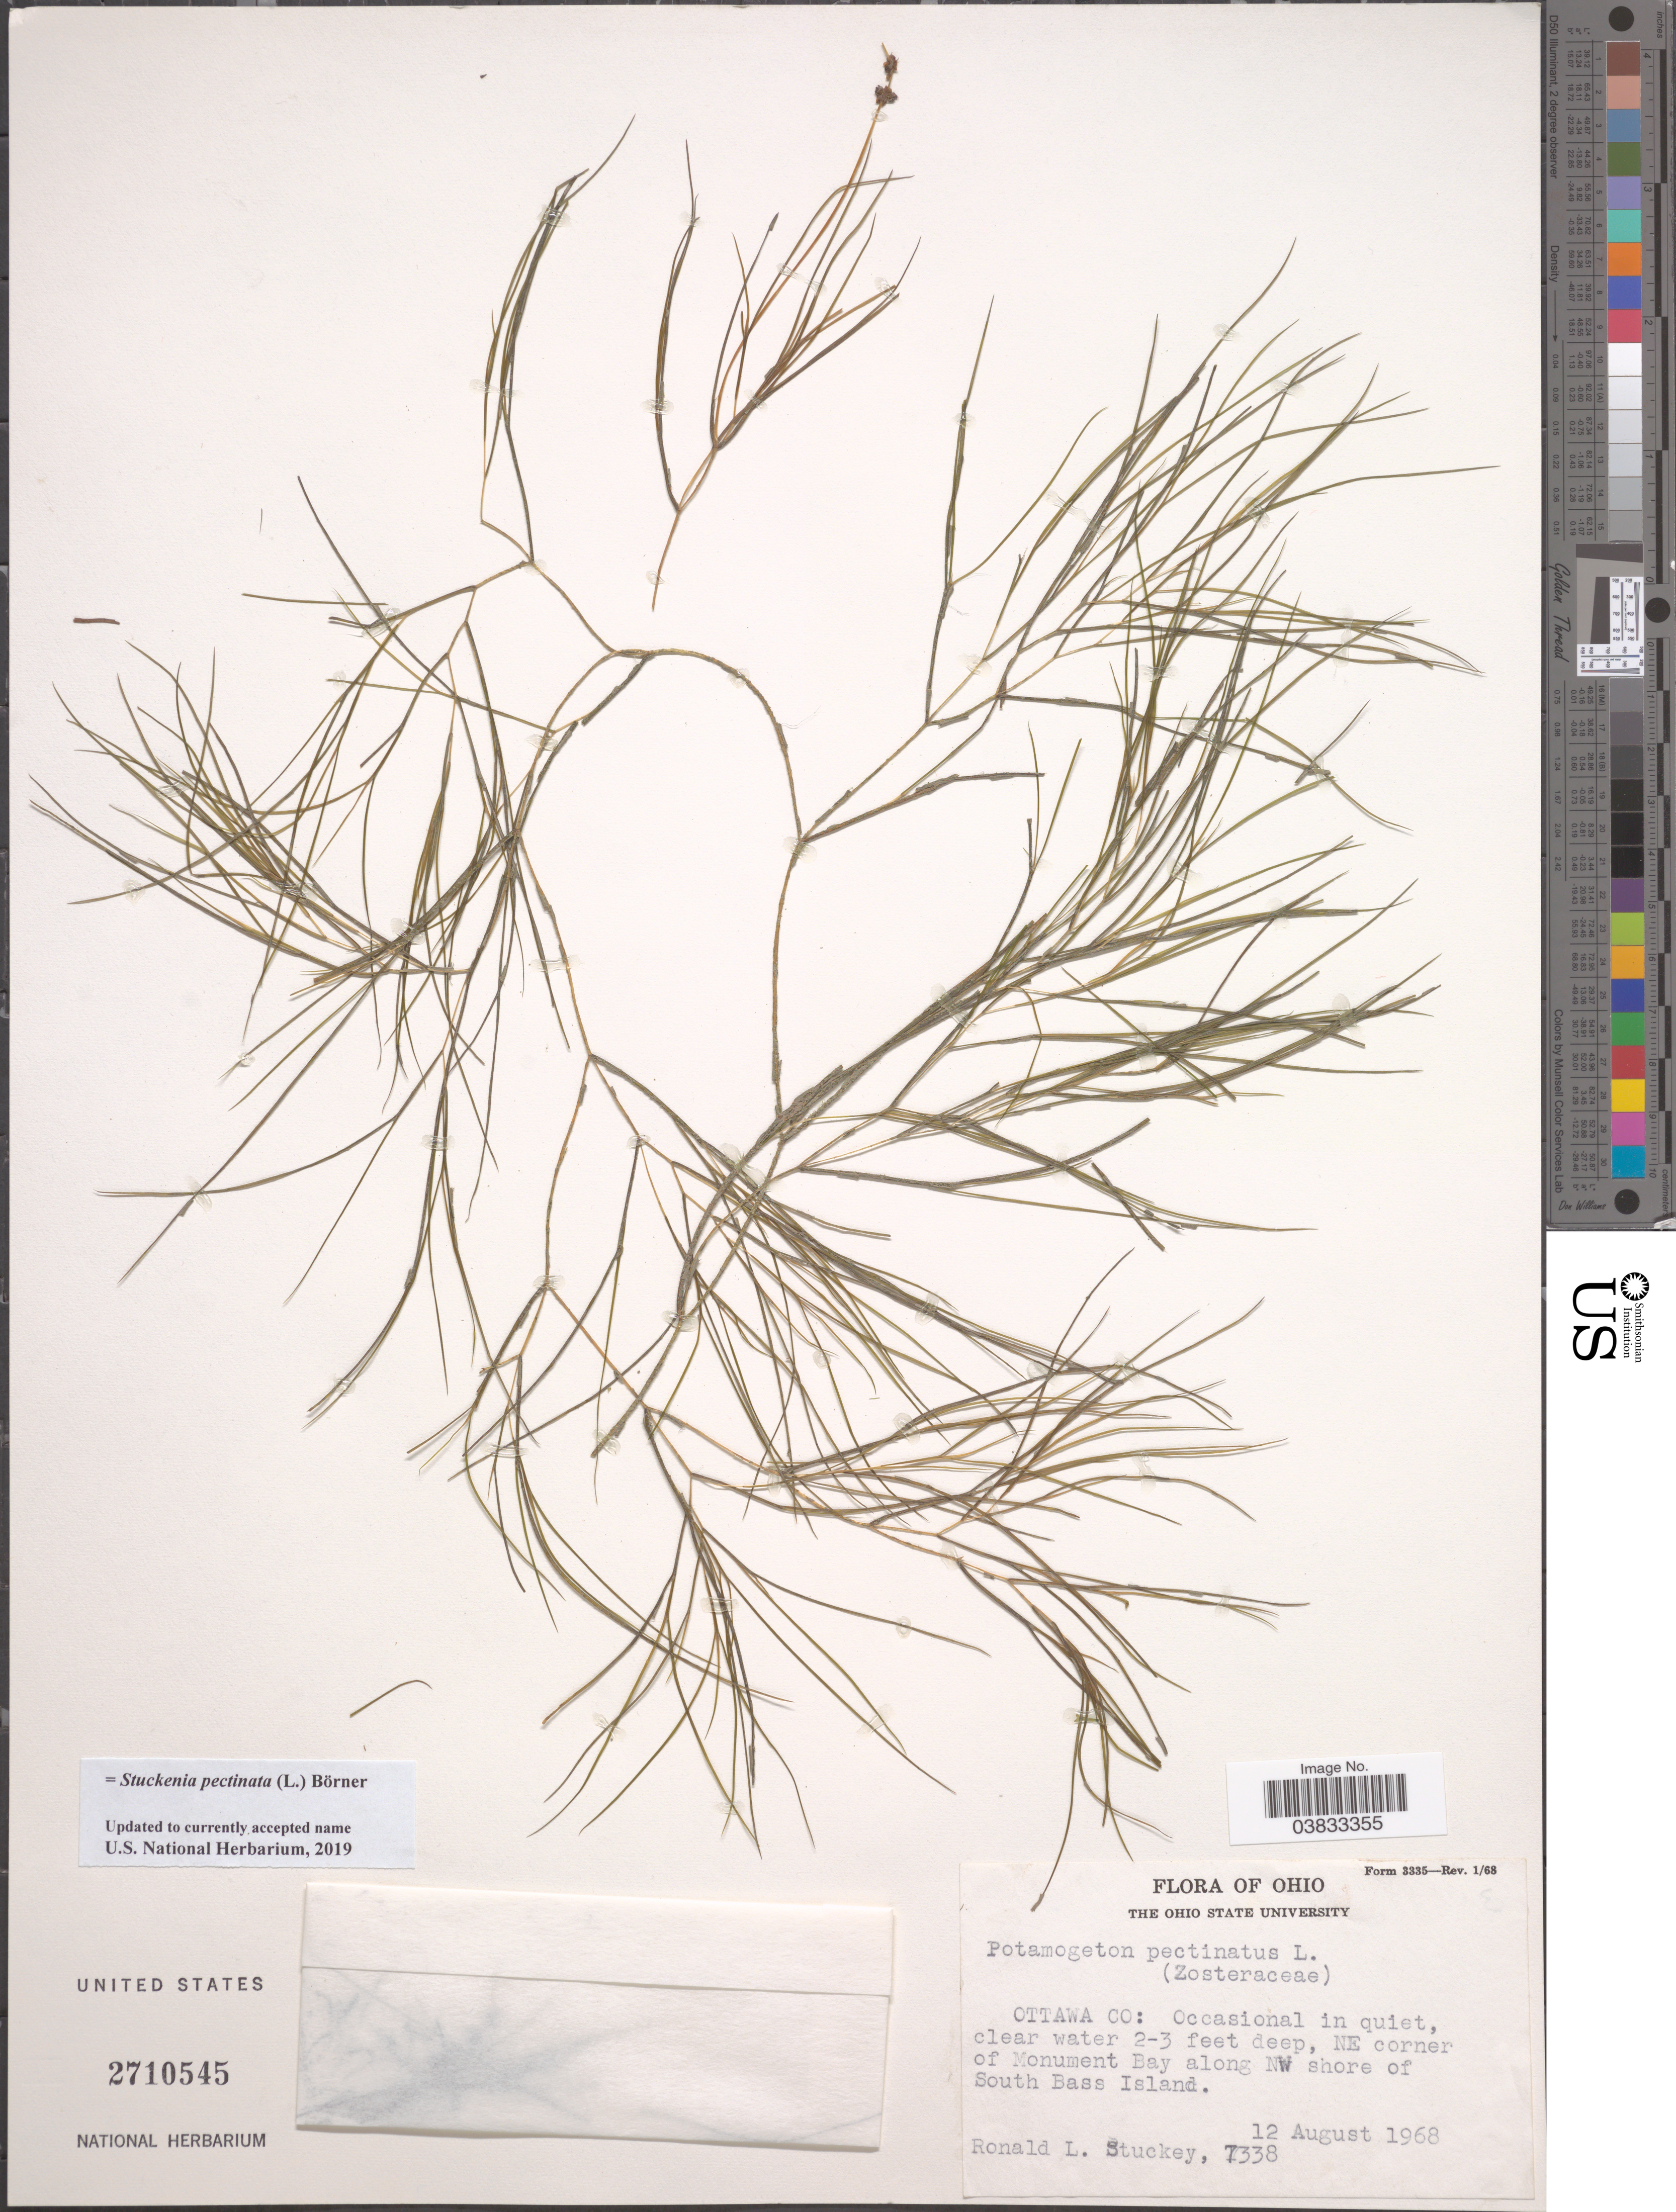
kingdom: Plantae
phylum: Tracheophyta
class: Liliopsida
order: Alismatales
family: Potamogetonaceae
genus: Stuckenia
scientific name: Stuckenia pectinata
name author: (L.) Börner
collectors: R. L. Stuckey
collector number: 7338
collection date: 1968-08-12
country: United States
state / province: Ohio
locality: Ottawa Co: NE corner of Monument Bay along NW shore of South Bass Island.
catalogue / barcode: US 2710545